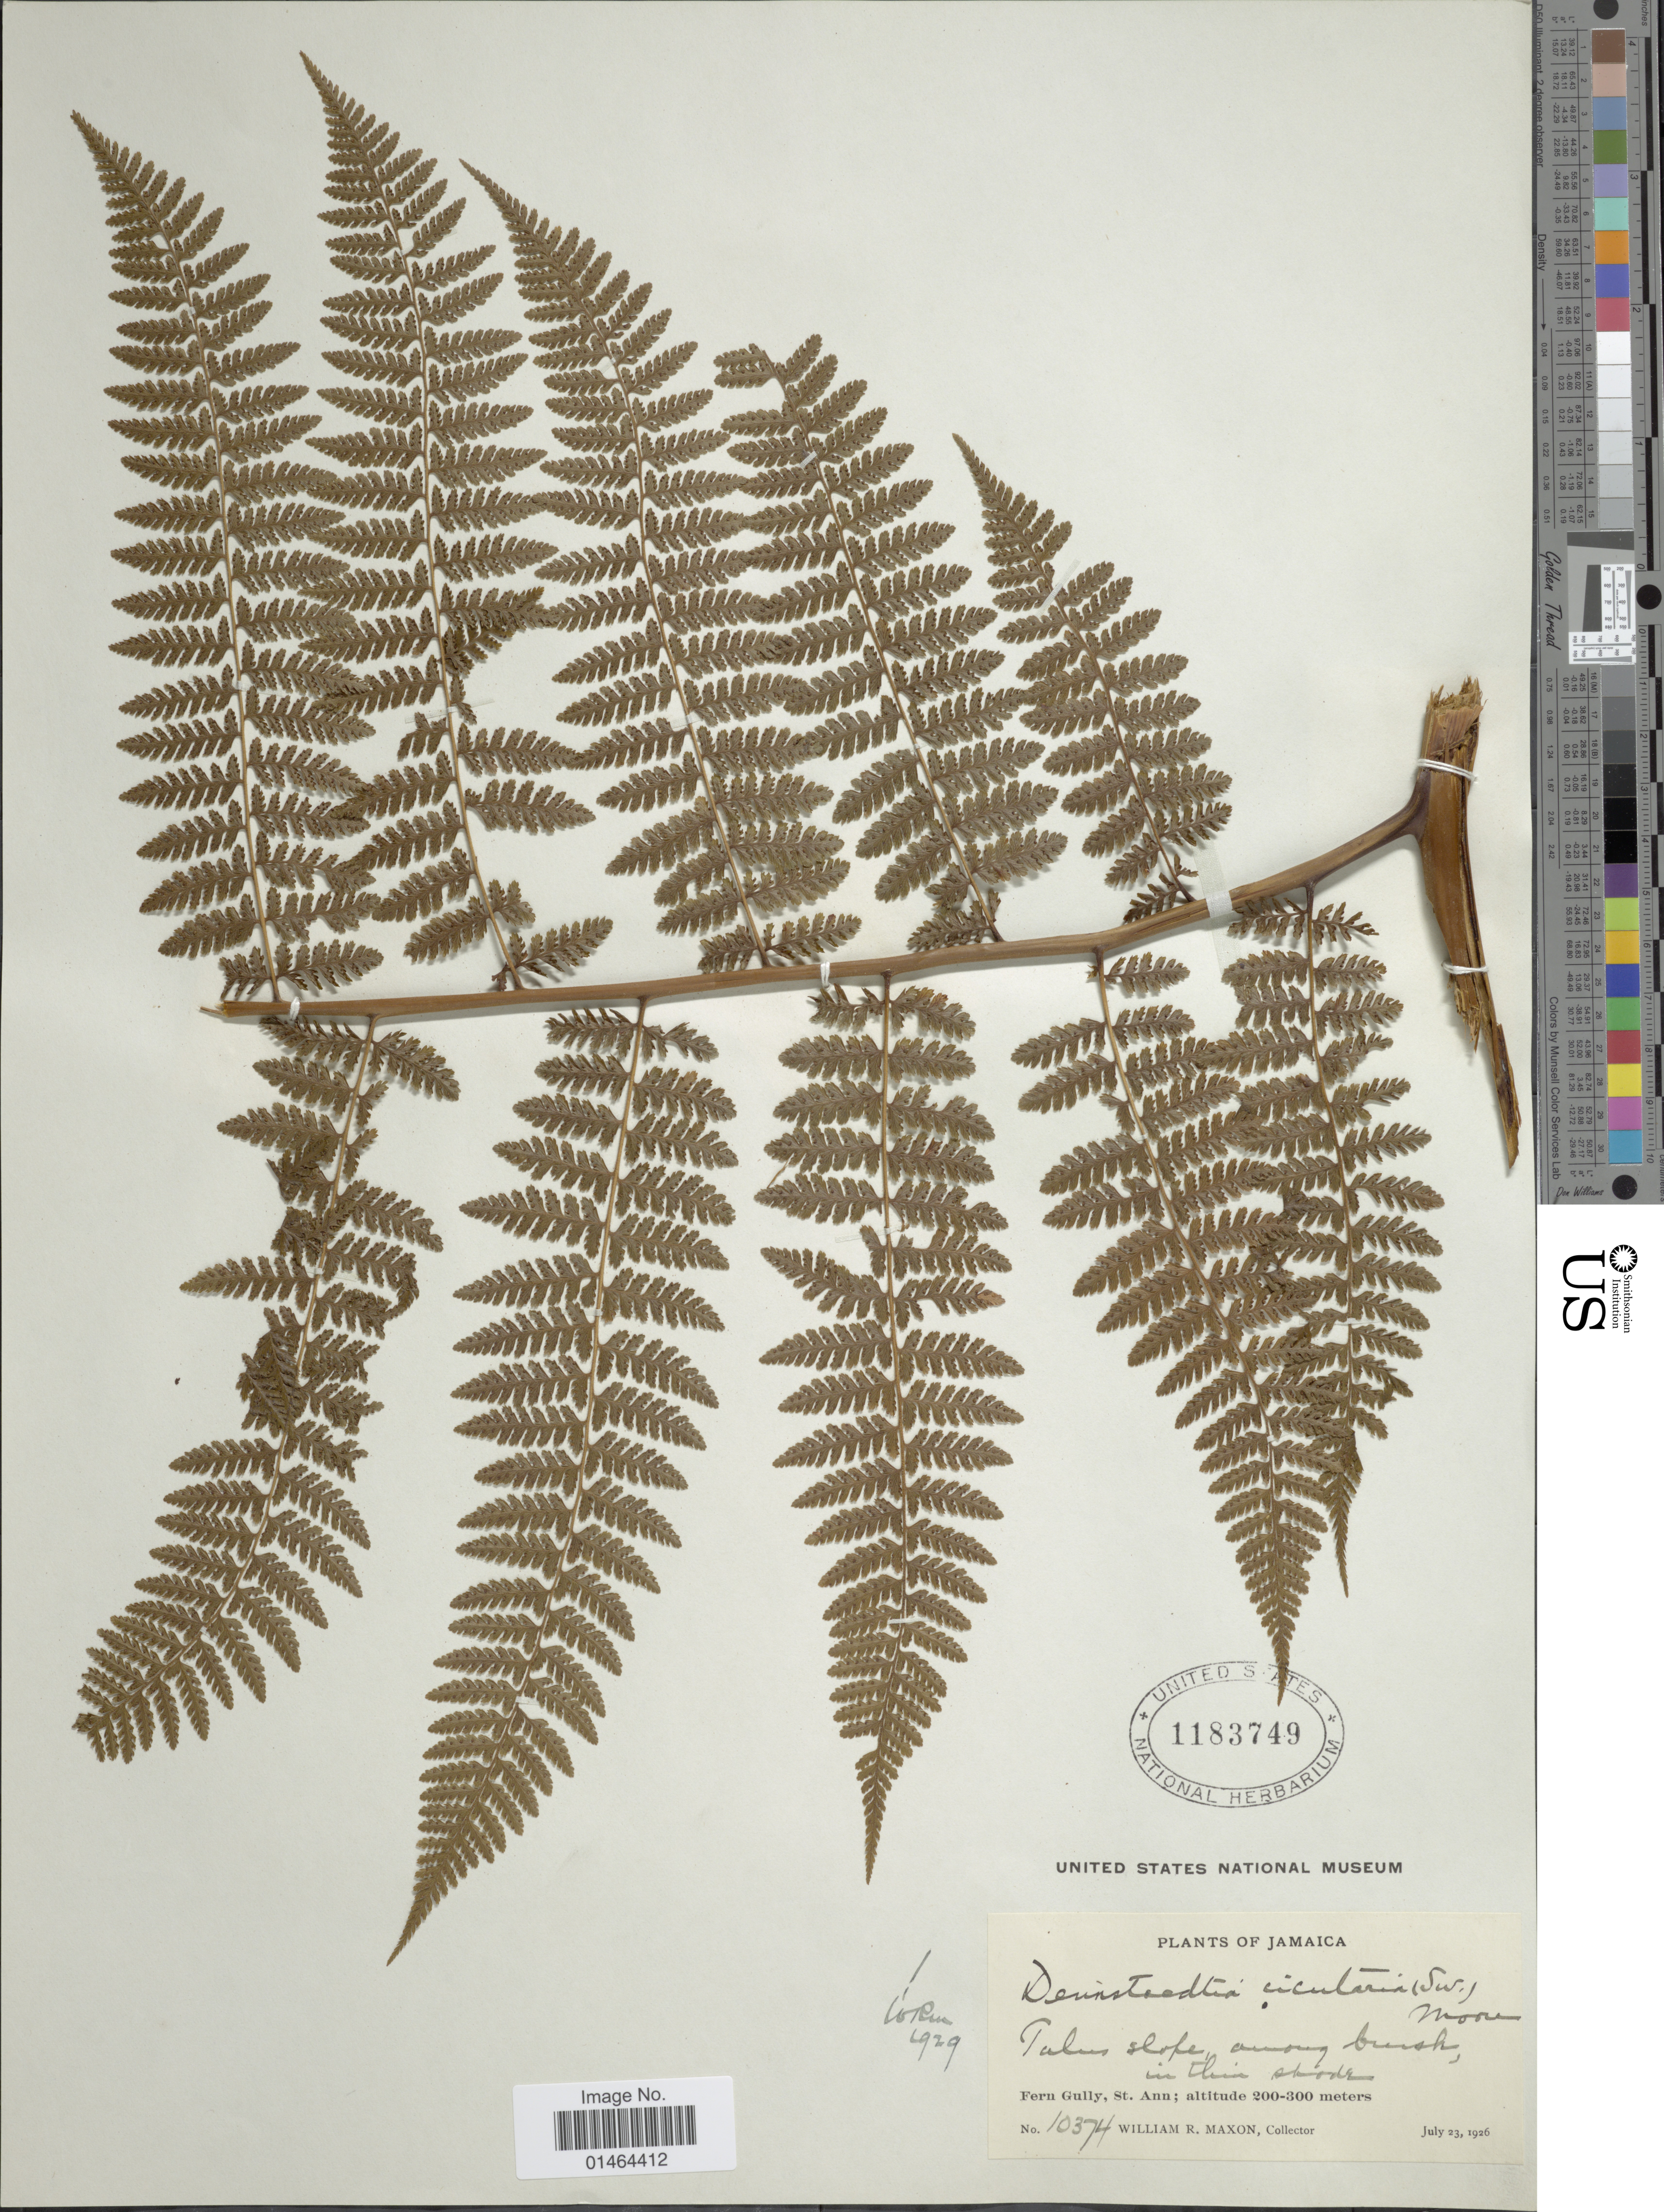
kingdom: Plantae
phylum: Tracheophyta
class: Polypodiopsida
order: Polypodiales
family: Dennstaedtiaceae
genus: Dennstaedtia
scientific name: Dennstaedtia cicutaria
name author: (Sw.) T. Moore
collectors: W. R. Maxon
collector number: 10374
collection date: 1926-07-23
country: Jamaica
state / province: Saint Ann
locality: Fern Gully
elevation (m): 200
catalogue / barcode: US 1183749